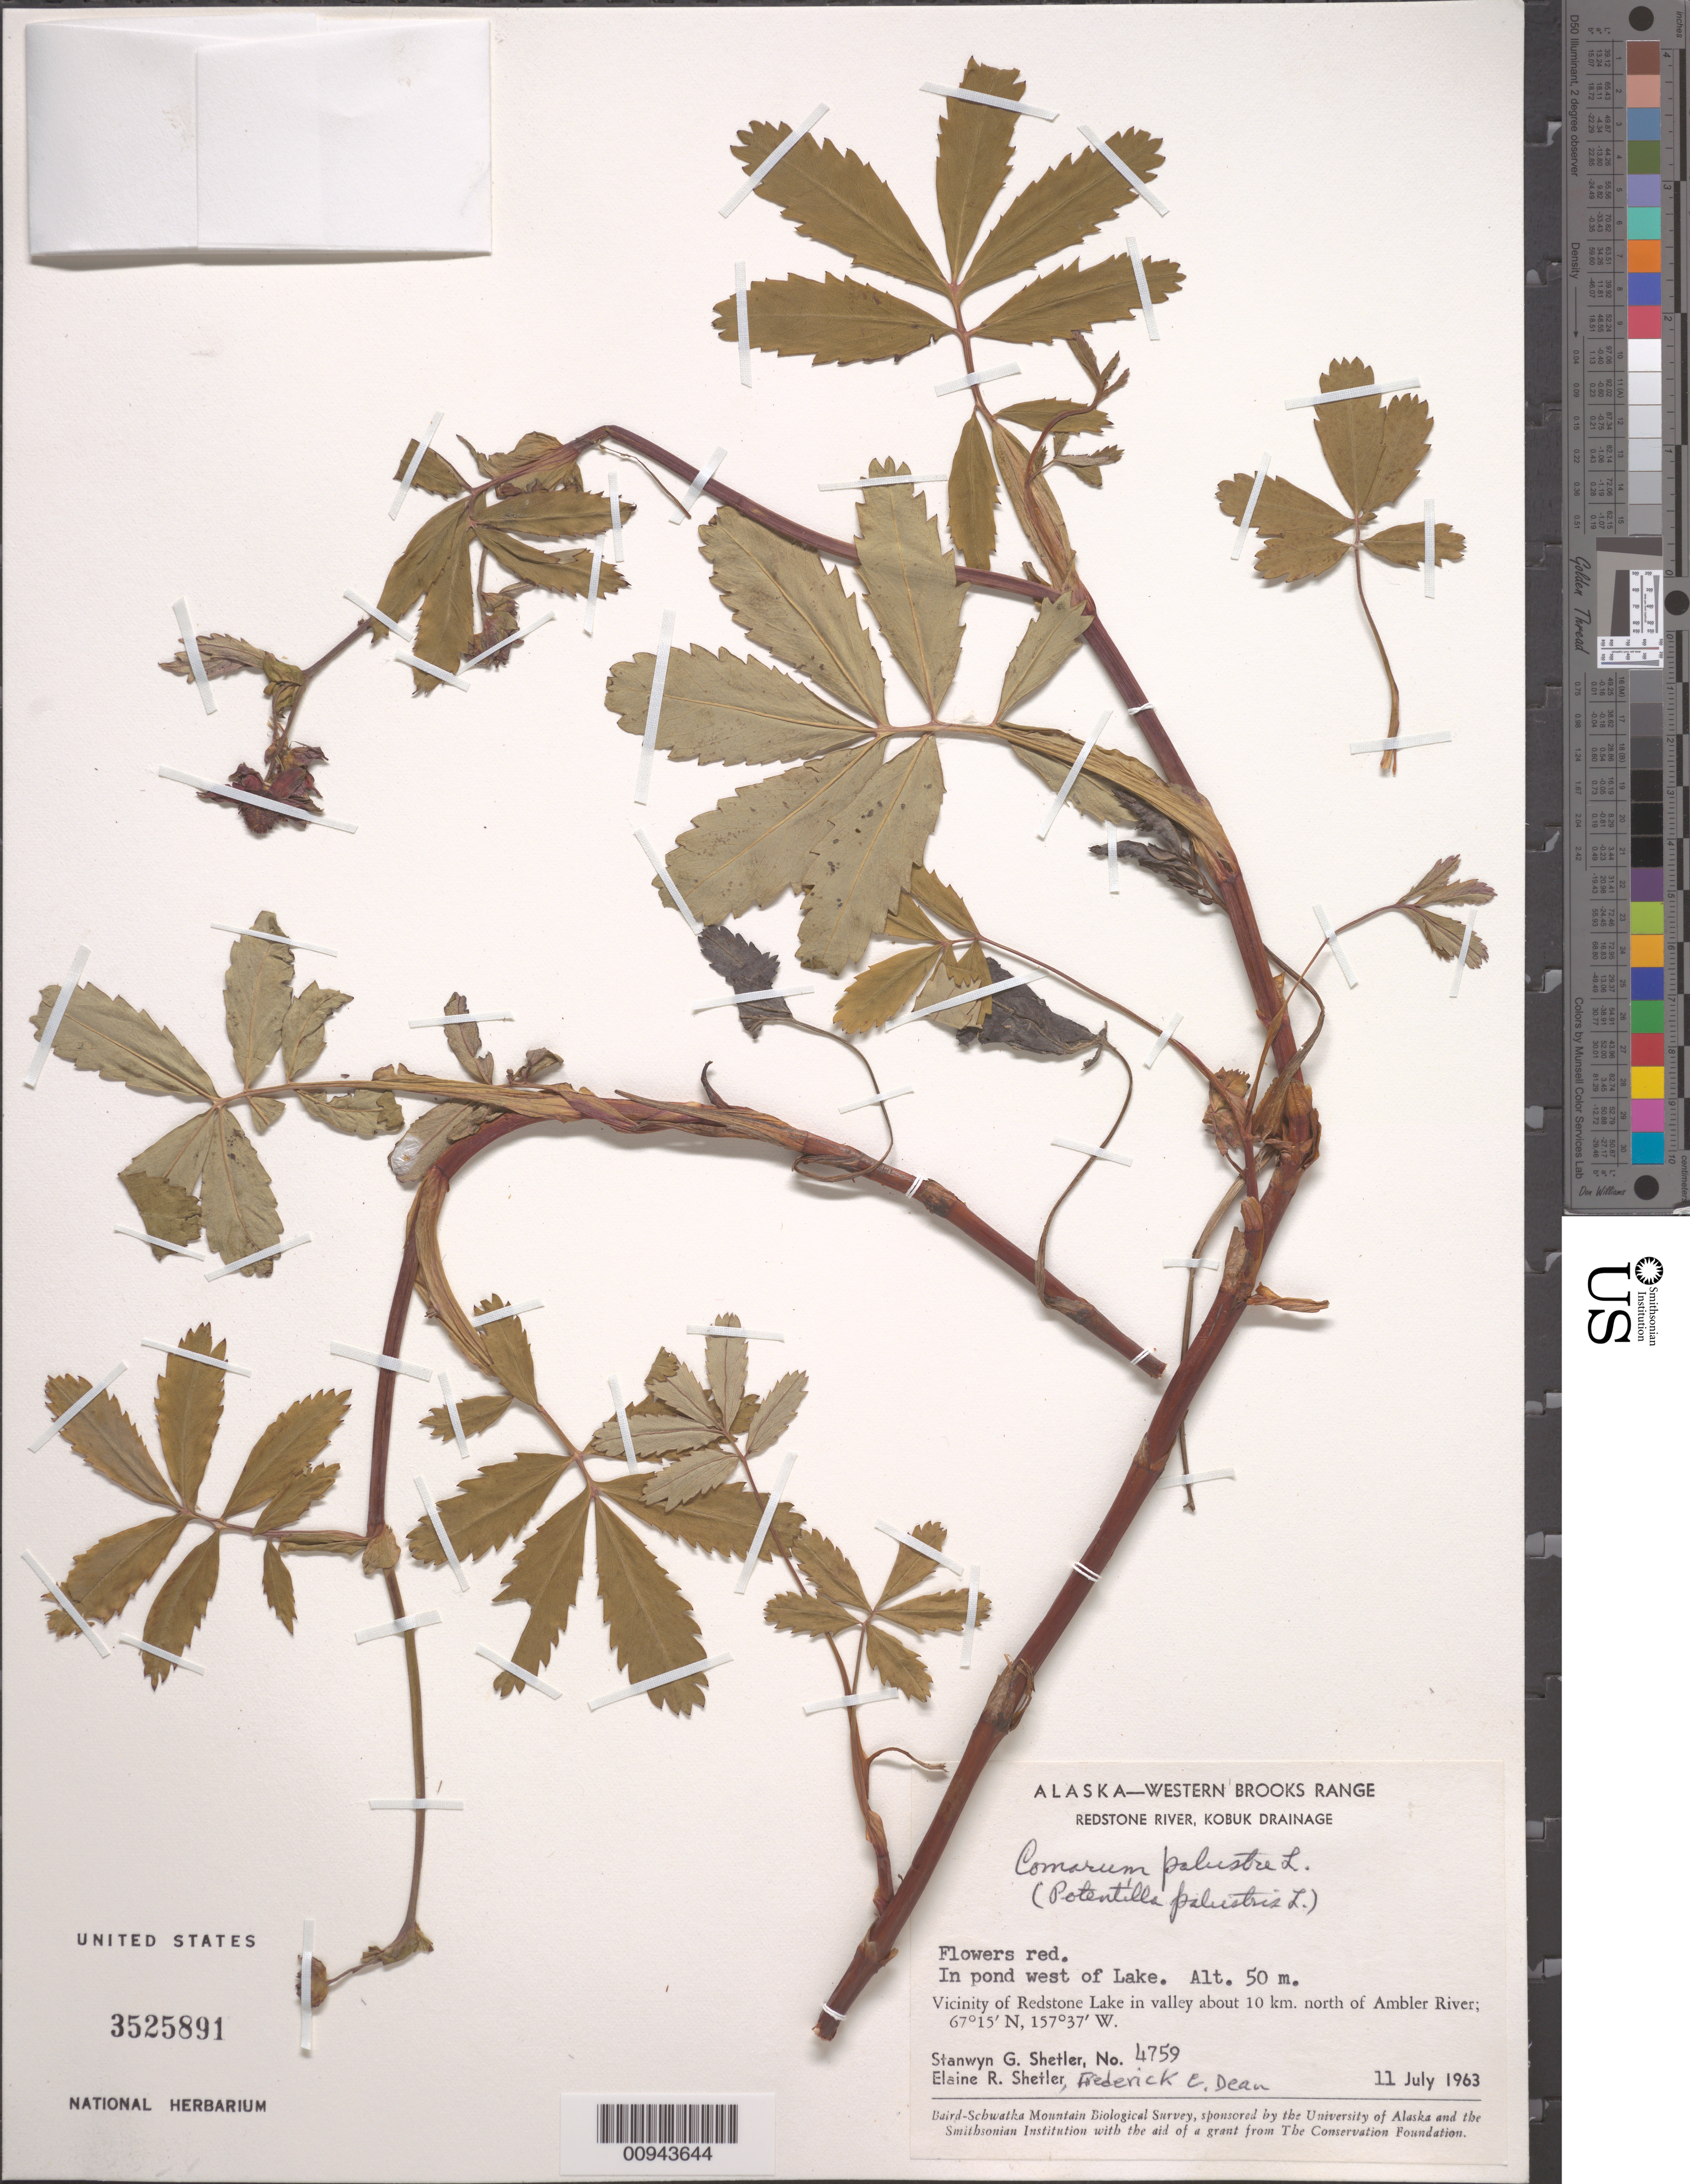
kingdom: Plantae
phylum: Tracheophyta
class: Magnoliopsida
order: Rosales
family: Rosaceae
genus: Comarum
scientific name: Comarum palustre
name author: L.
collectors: S. Shetler, E. R. Shetler & F. C. Dean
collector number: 4759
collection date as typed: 11 Jul 1963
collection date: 1963-07-11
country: United States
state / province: Alaska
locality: Vicinity of Redstone Lake in valley about 10 km. north of Ambler River. Western Brooks Range, Redstone River, Kobuk Drainage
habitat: In pond west of Lake.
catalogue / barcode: US 3525891